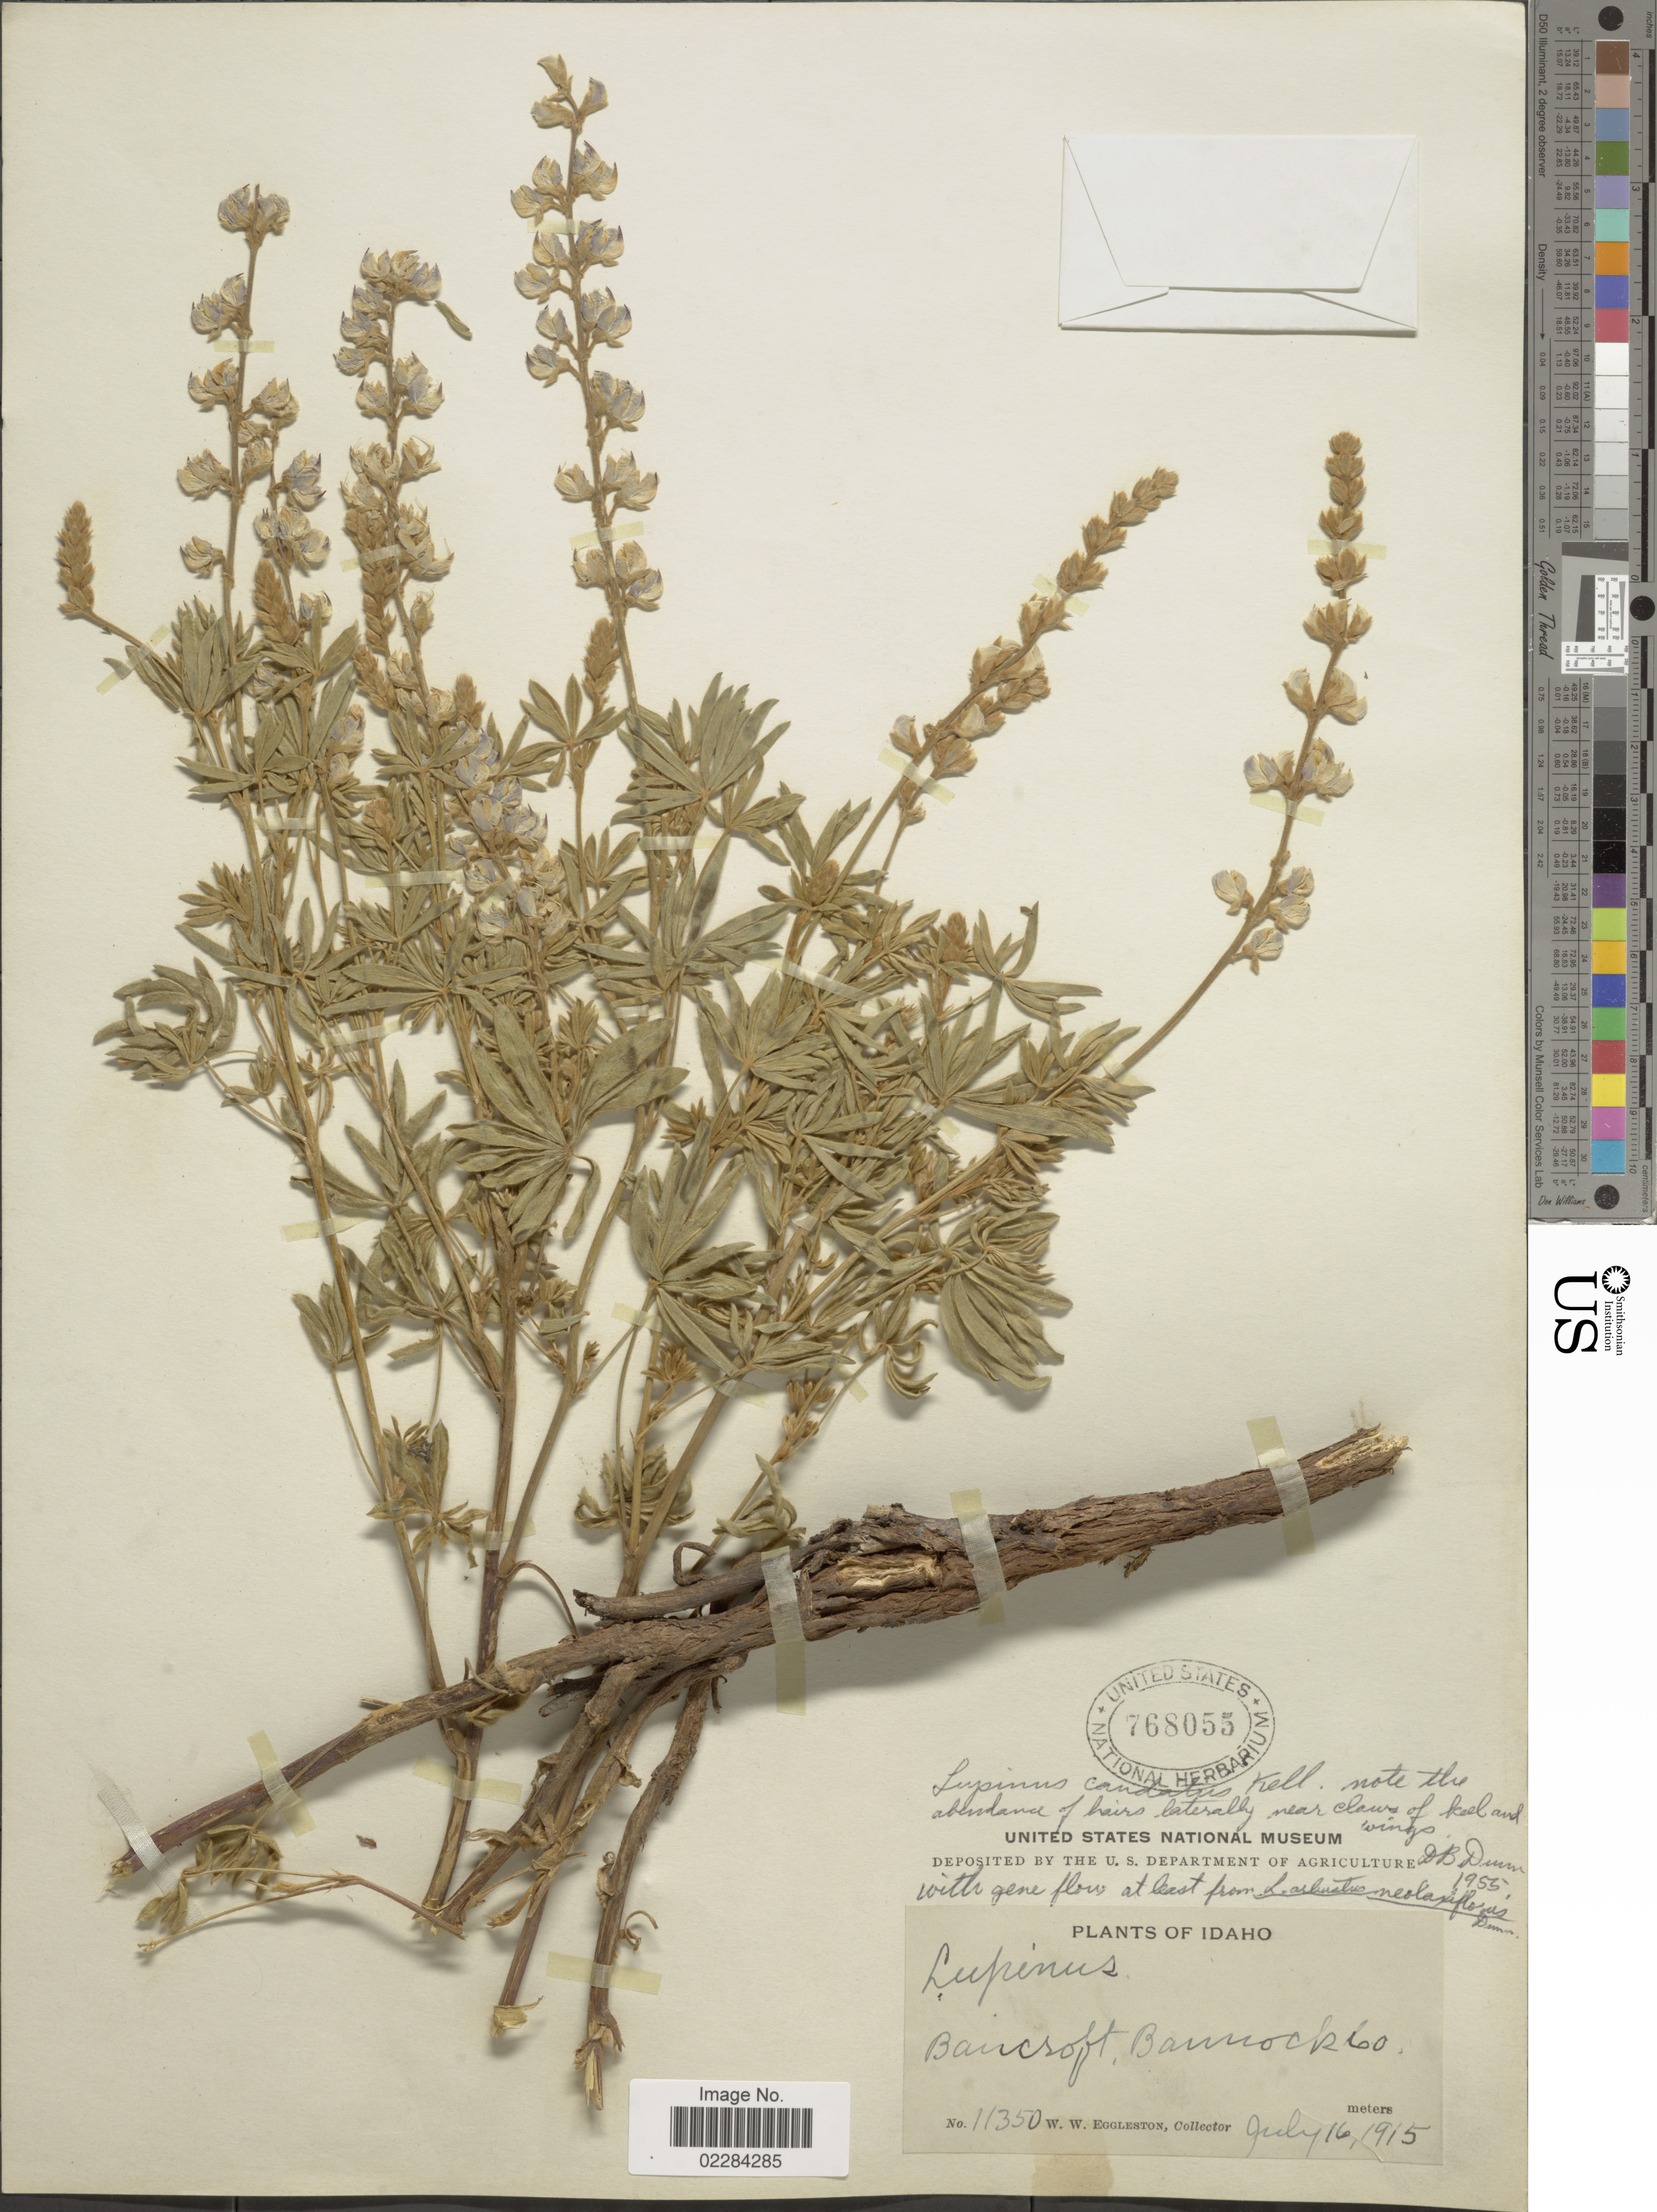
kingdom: Plantae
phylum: Tracheophyta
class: Magnoliopsida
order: Fabales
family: Fabaceae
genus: Lupinus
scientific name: Lupinus caudatus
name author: Kellogg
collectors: W. W. Eggleston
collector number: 11350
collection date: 1915-07-16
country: United States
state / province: Idaho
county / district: Bannock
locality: Baircroft, Bannock co.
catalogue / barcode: US 768055